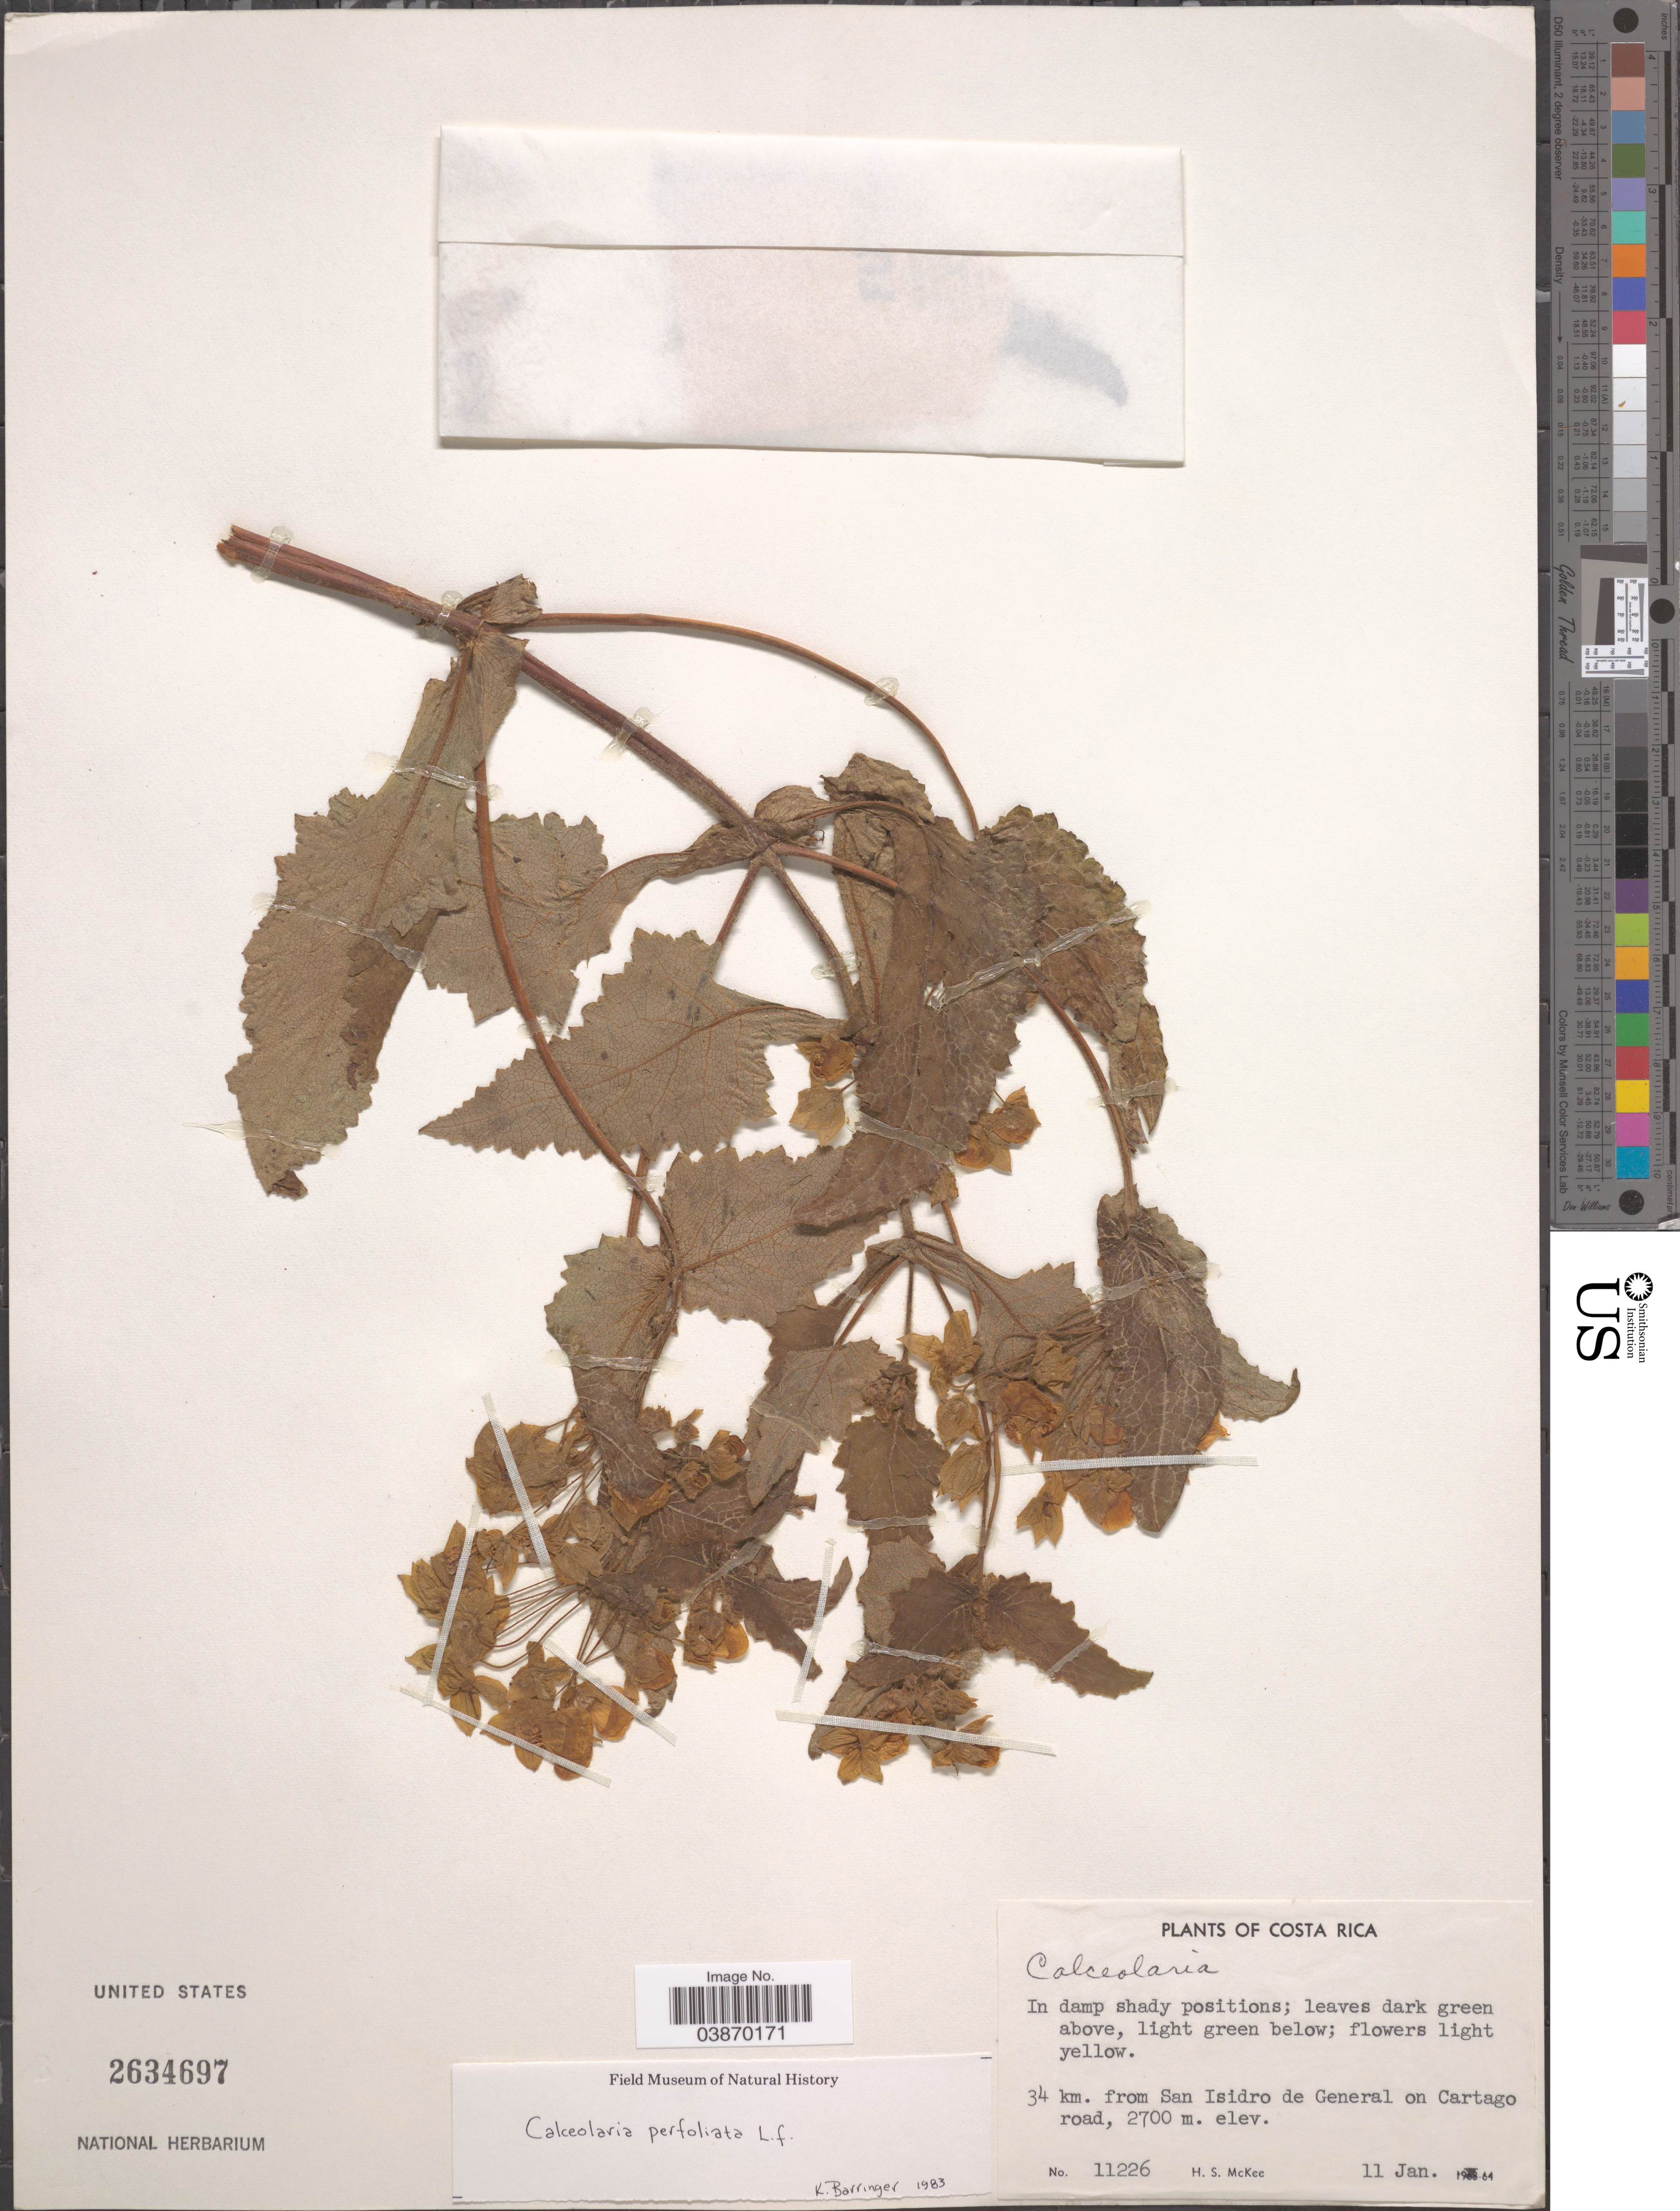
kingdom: Plantae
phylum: Tracheophyta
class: Magnoliopsida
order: Lamiales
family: Calceolariaceae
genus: Calceolaria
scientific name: Calceolaria perfoliata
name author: L. f.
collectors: H. S. McKee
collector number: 11226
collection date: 1964-01-11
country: Costa Rica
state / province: Cartago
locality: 34 km. from San Isidro de General on Cartago road.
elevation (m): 2700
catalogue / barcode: US 2634697